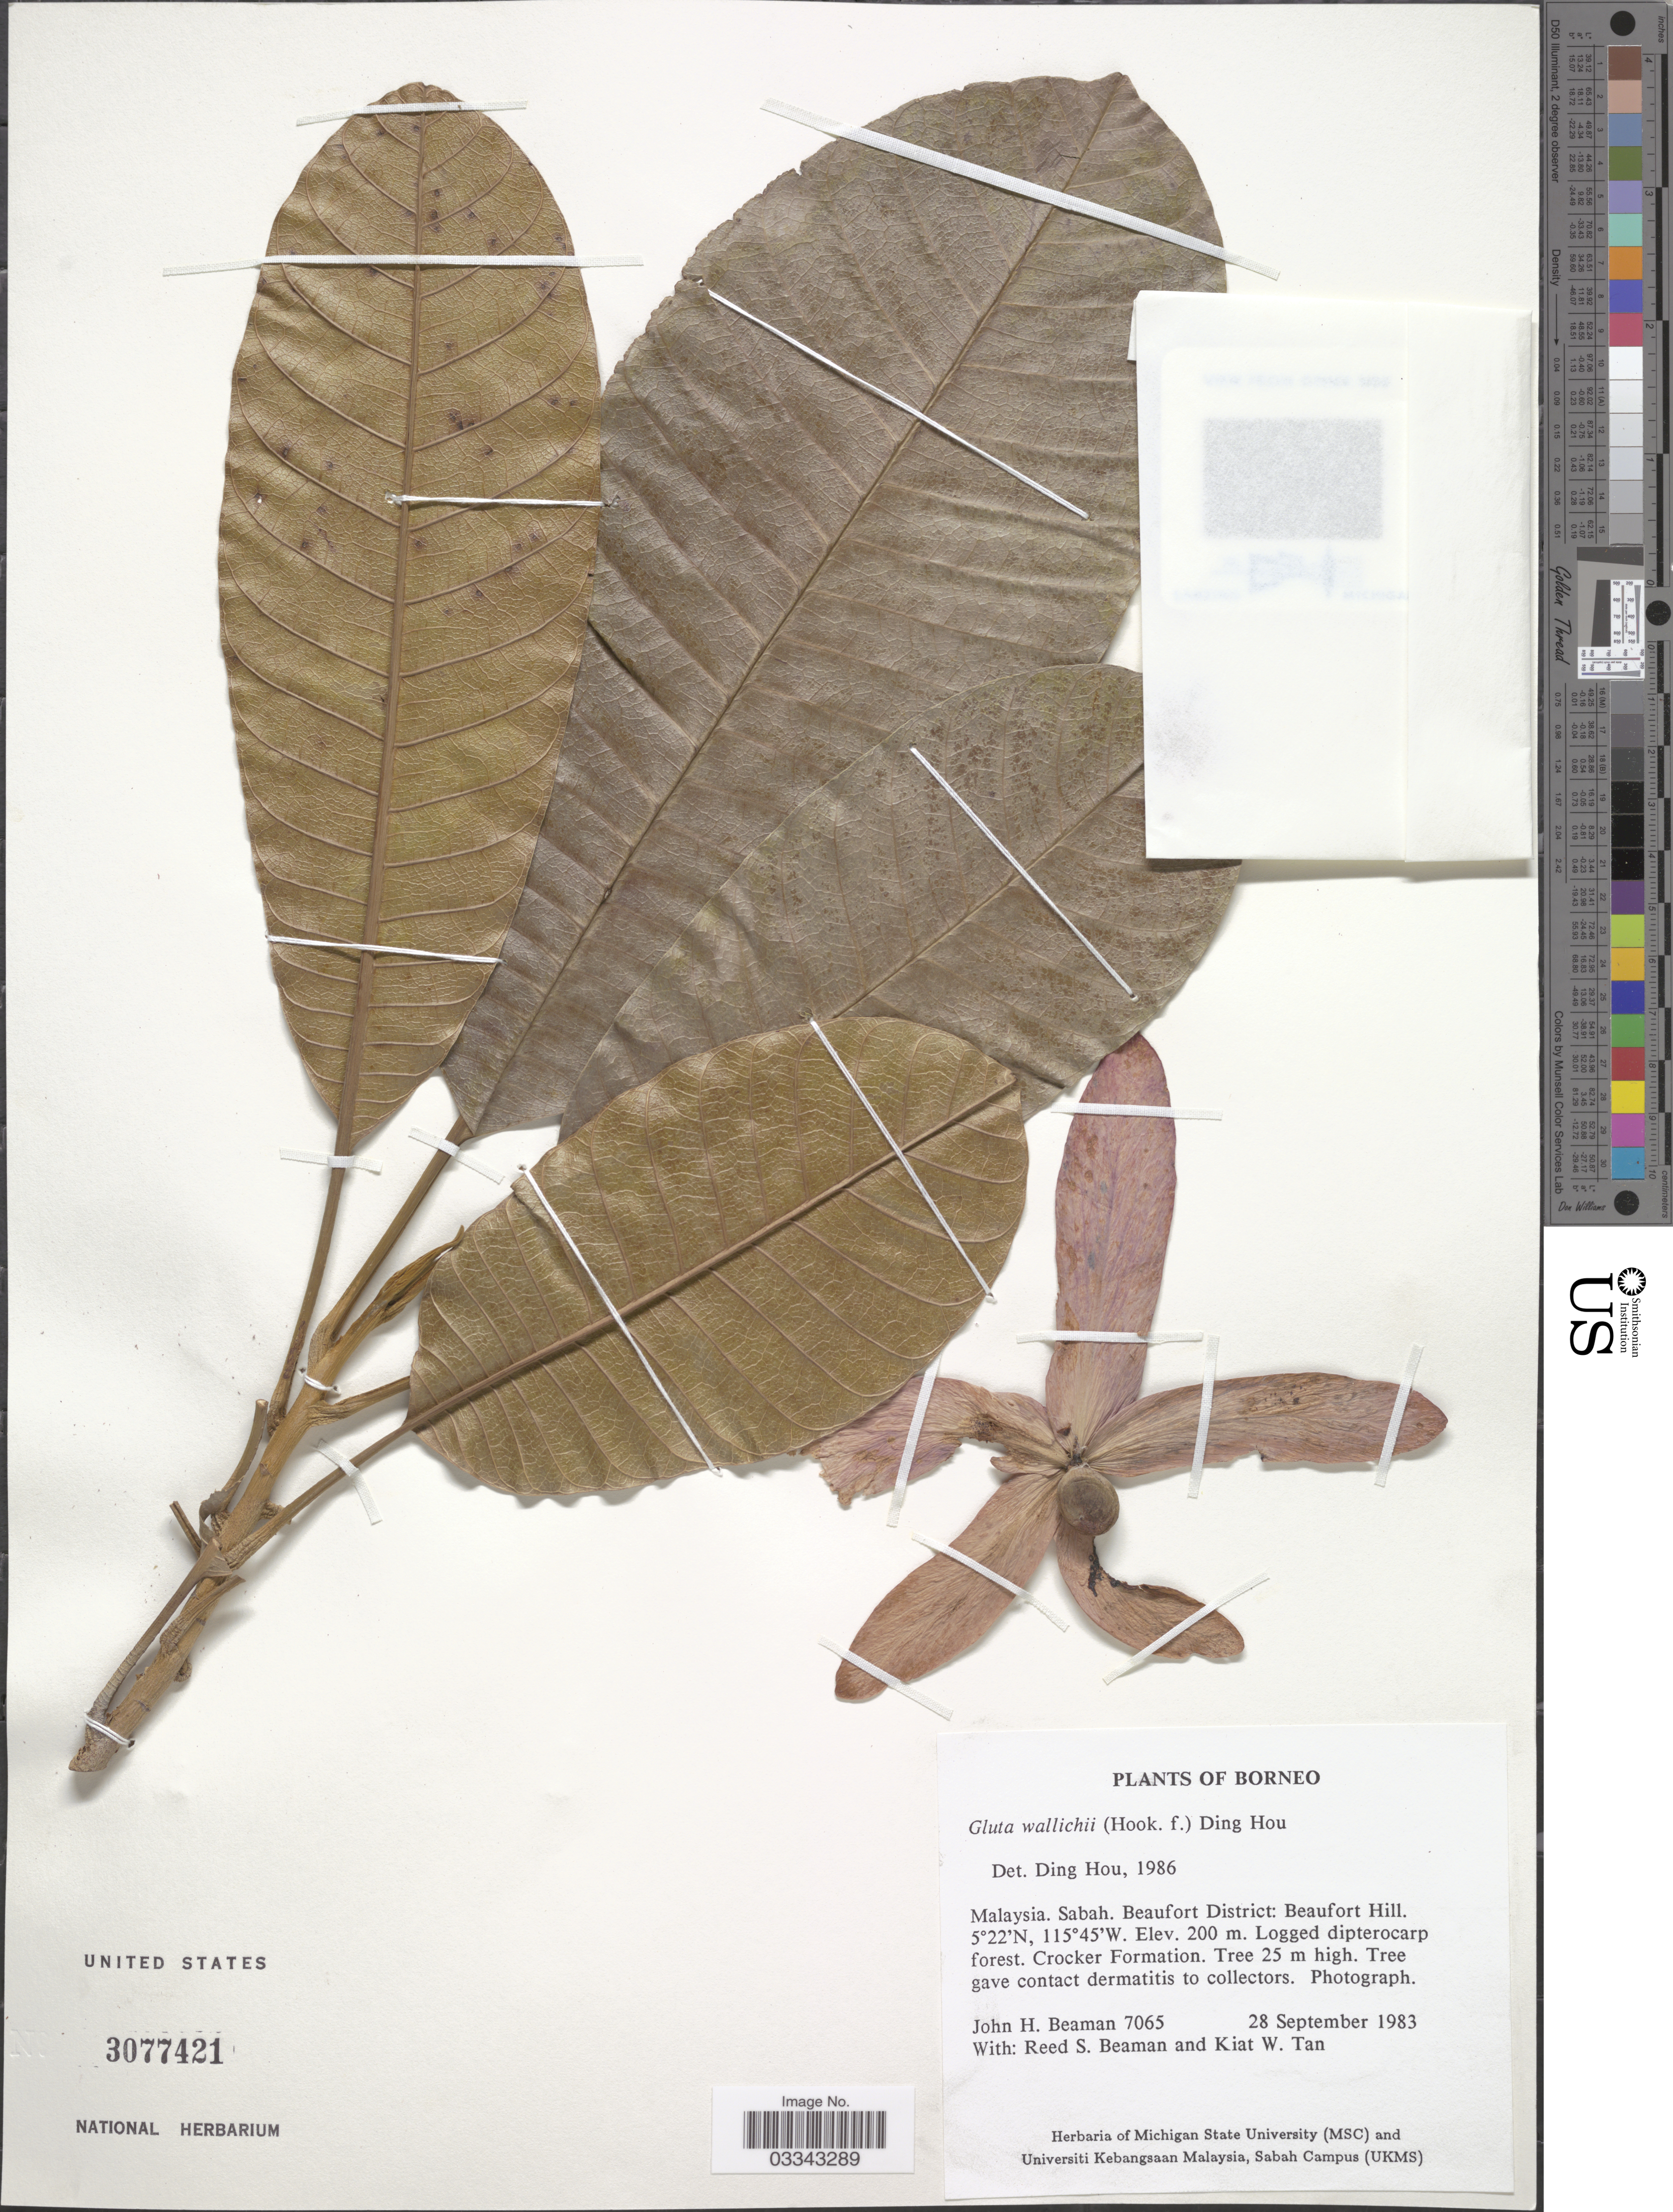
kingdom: Plantae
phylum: Tracheophyta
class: Magnoliopsida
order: Sapindales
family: Anacardiaceae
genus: Gluta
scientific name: Gluta wallichii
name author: (Hook. f.) Ding Hou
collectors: J. H. Beaman, J. H. Beaman, R. S. Beaman & K. Tan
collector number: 7065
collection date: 1983-09-28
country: Malaysia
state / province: Sabah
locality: Borneo. Malaysia. Beaufort District: Beaufort Hill. Crocker Formation.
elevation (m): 200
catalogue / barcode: US 3077421